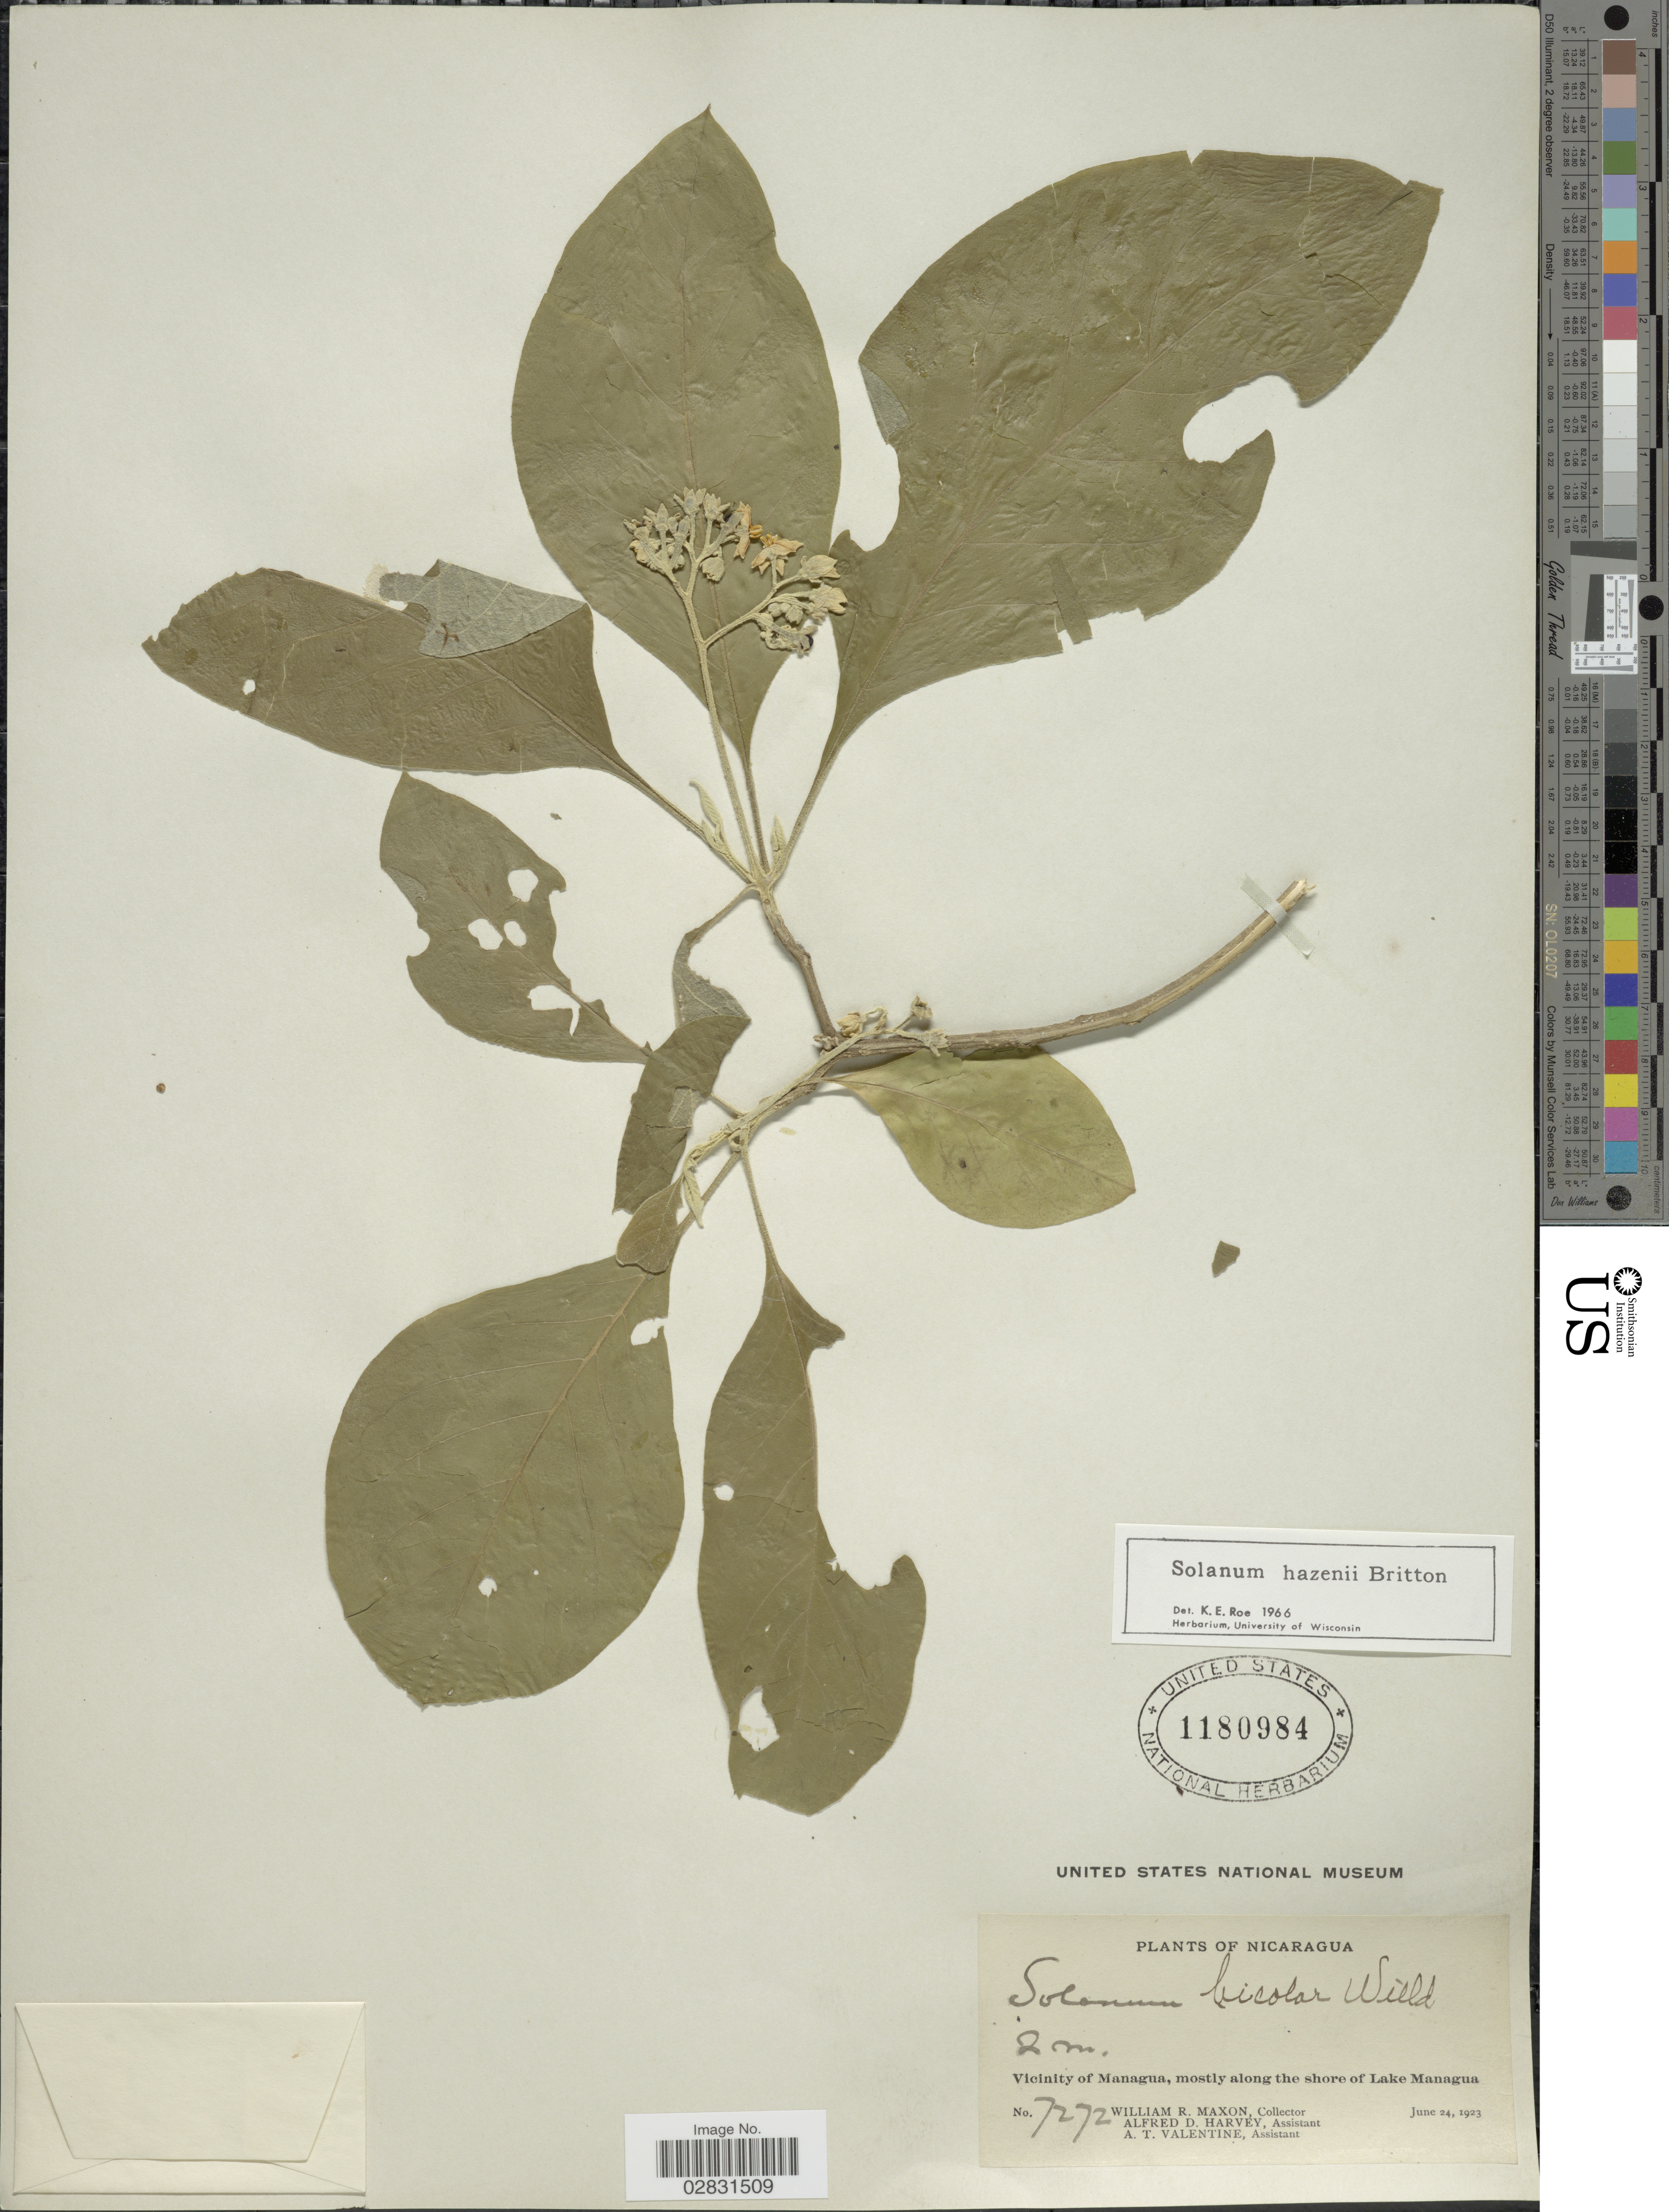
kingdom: Plantae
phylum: Tracheophyta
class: Magnoliopsida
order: Solanales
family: Solanaceae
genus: Solanum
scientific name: Solanum hazenii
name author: Britton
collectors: W. R. Maxon, A. D. Harvey & A. Valentine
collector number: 7272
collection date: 1923-06-24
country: Nicaragua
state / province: Managua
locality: Vicinity of Managua, mostly along the shore of Lake Managua.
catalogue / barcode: US 1180984